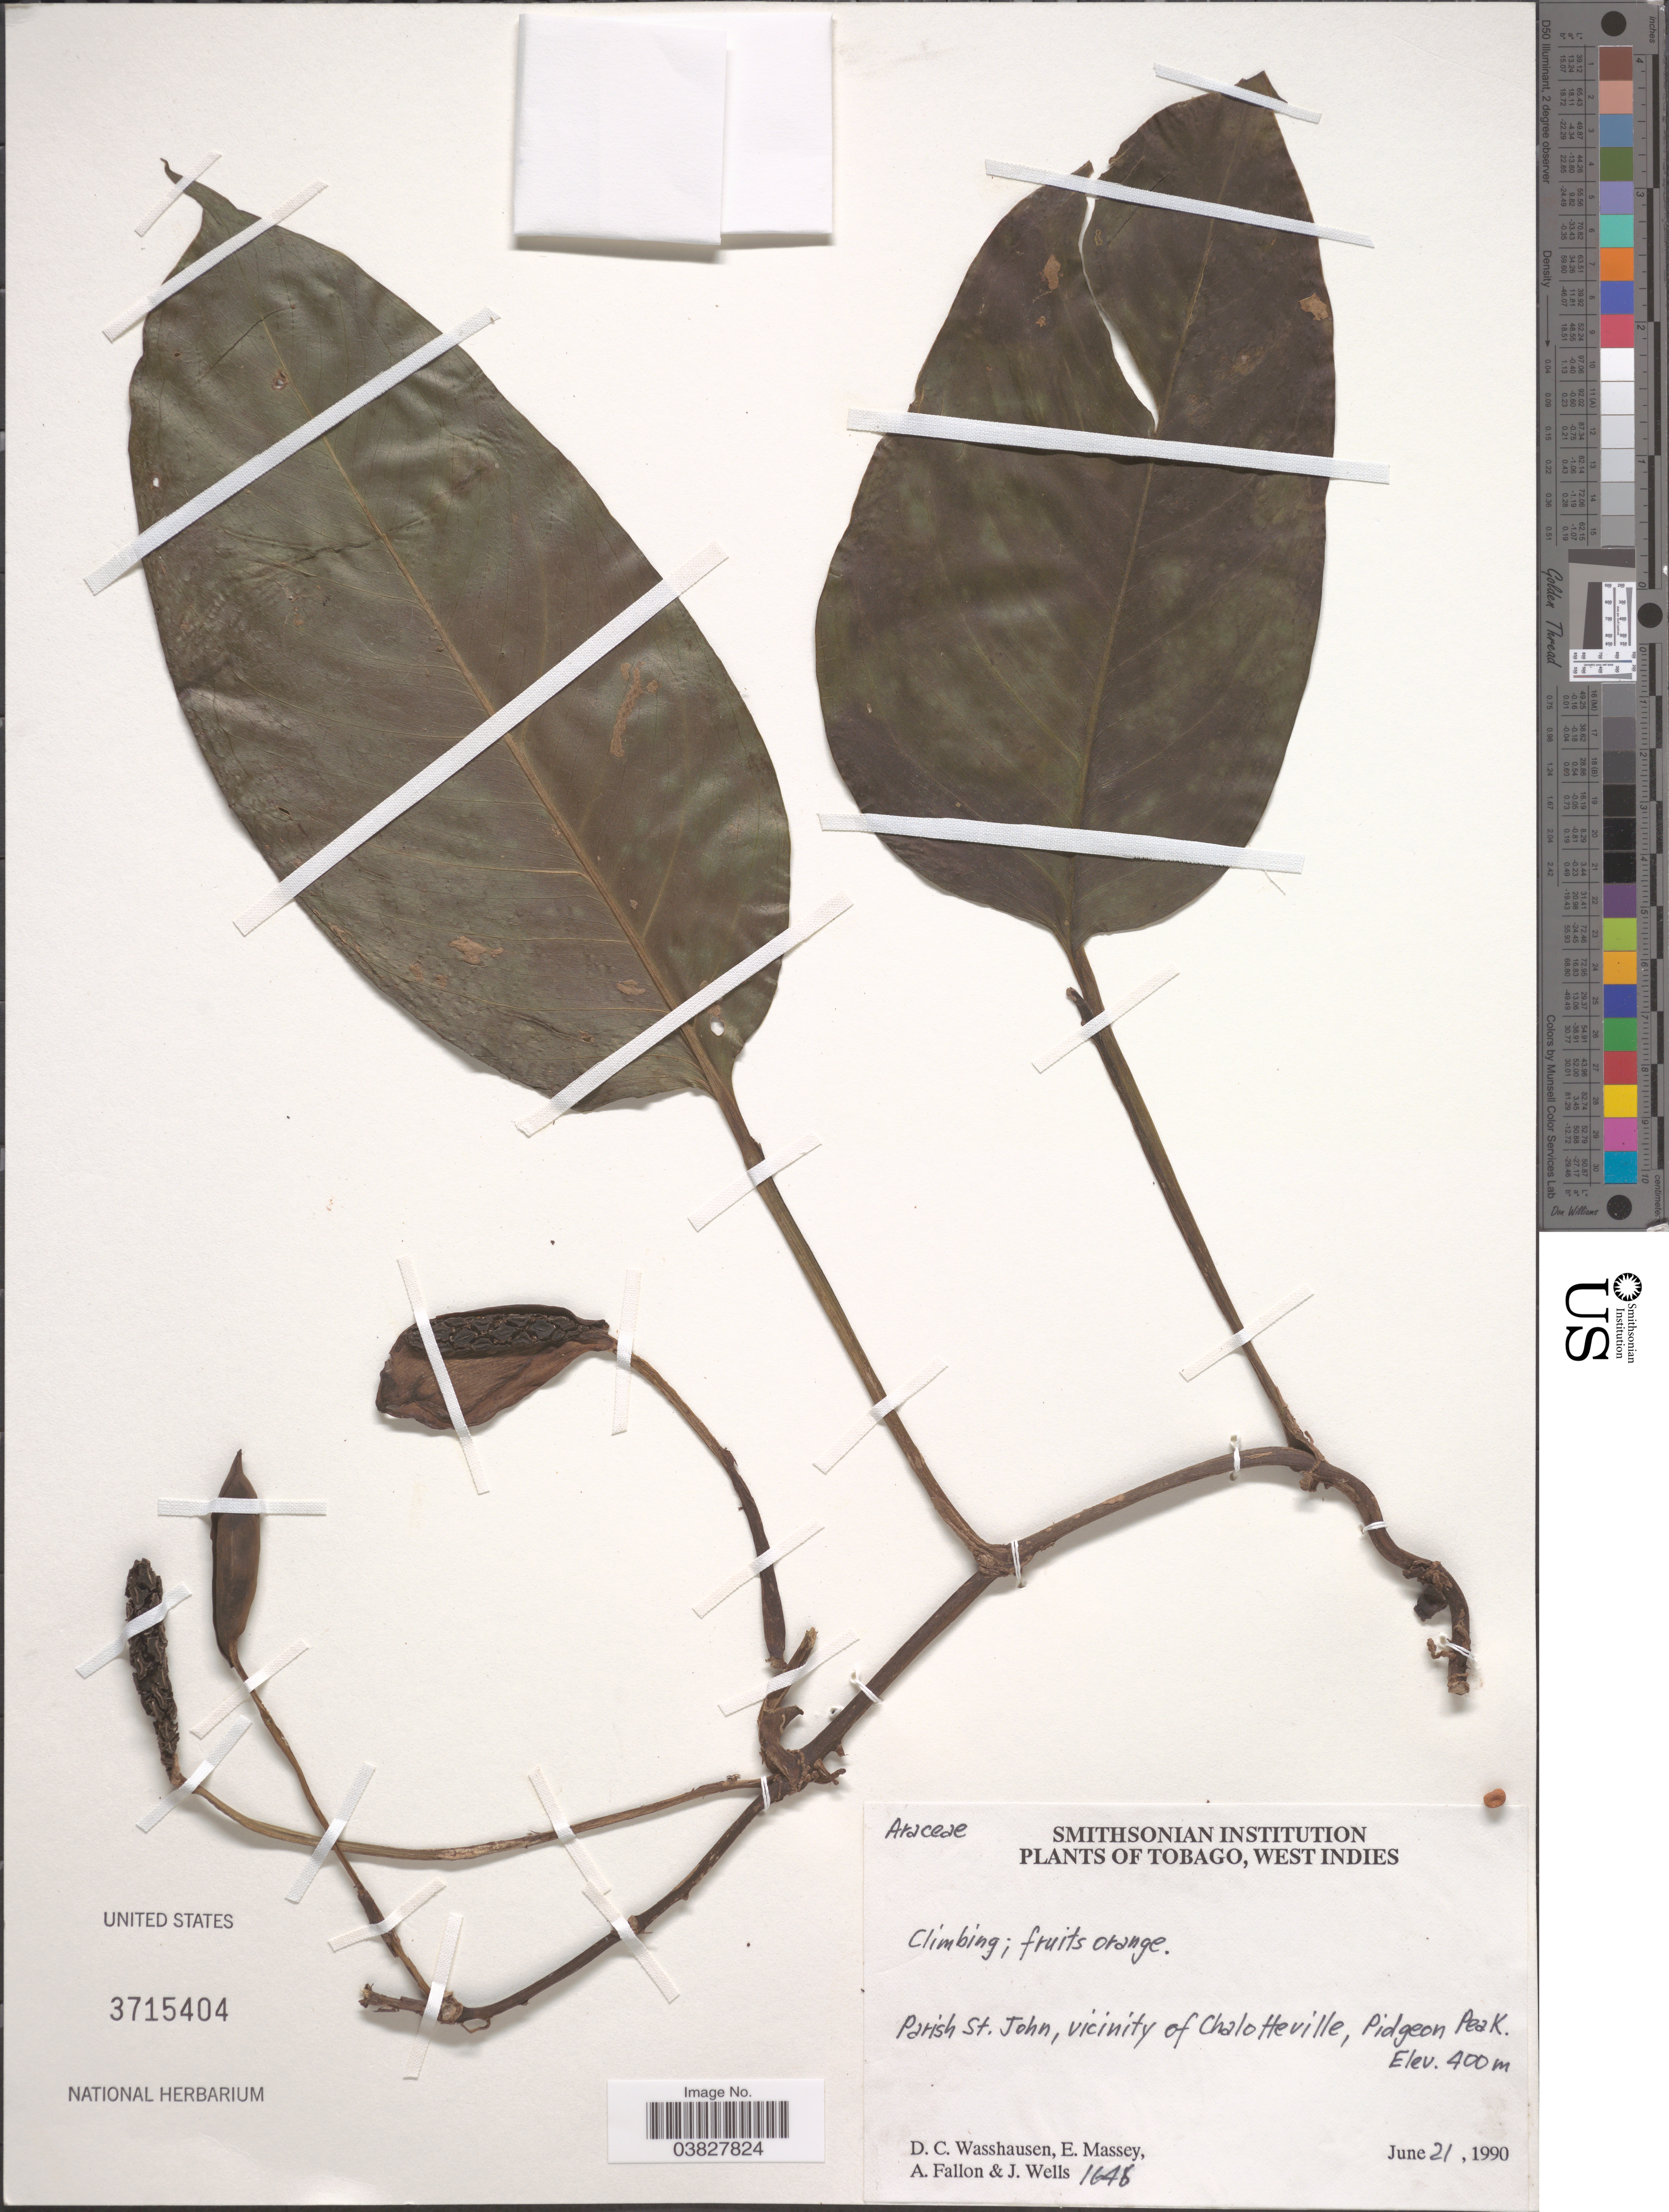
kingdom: Plantae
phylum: Tracheophyta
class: Liliopsida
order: Alismatales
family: Araceae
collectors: D. C. Wasshausen, E. Massey, A. Fallon & J. Wells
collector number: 1648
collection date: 1990-06-21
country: Trinidad and Tobago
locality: Tobago, West Indies. Parish St. John, vicinity of Chalo Heville, Pidgeon Peak.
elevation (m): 400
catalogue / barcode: US 3715404